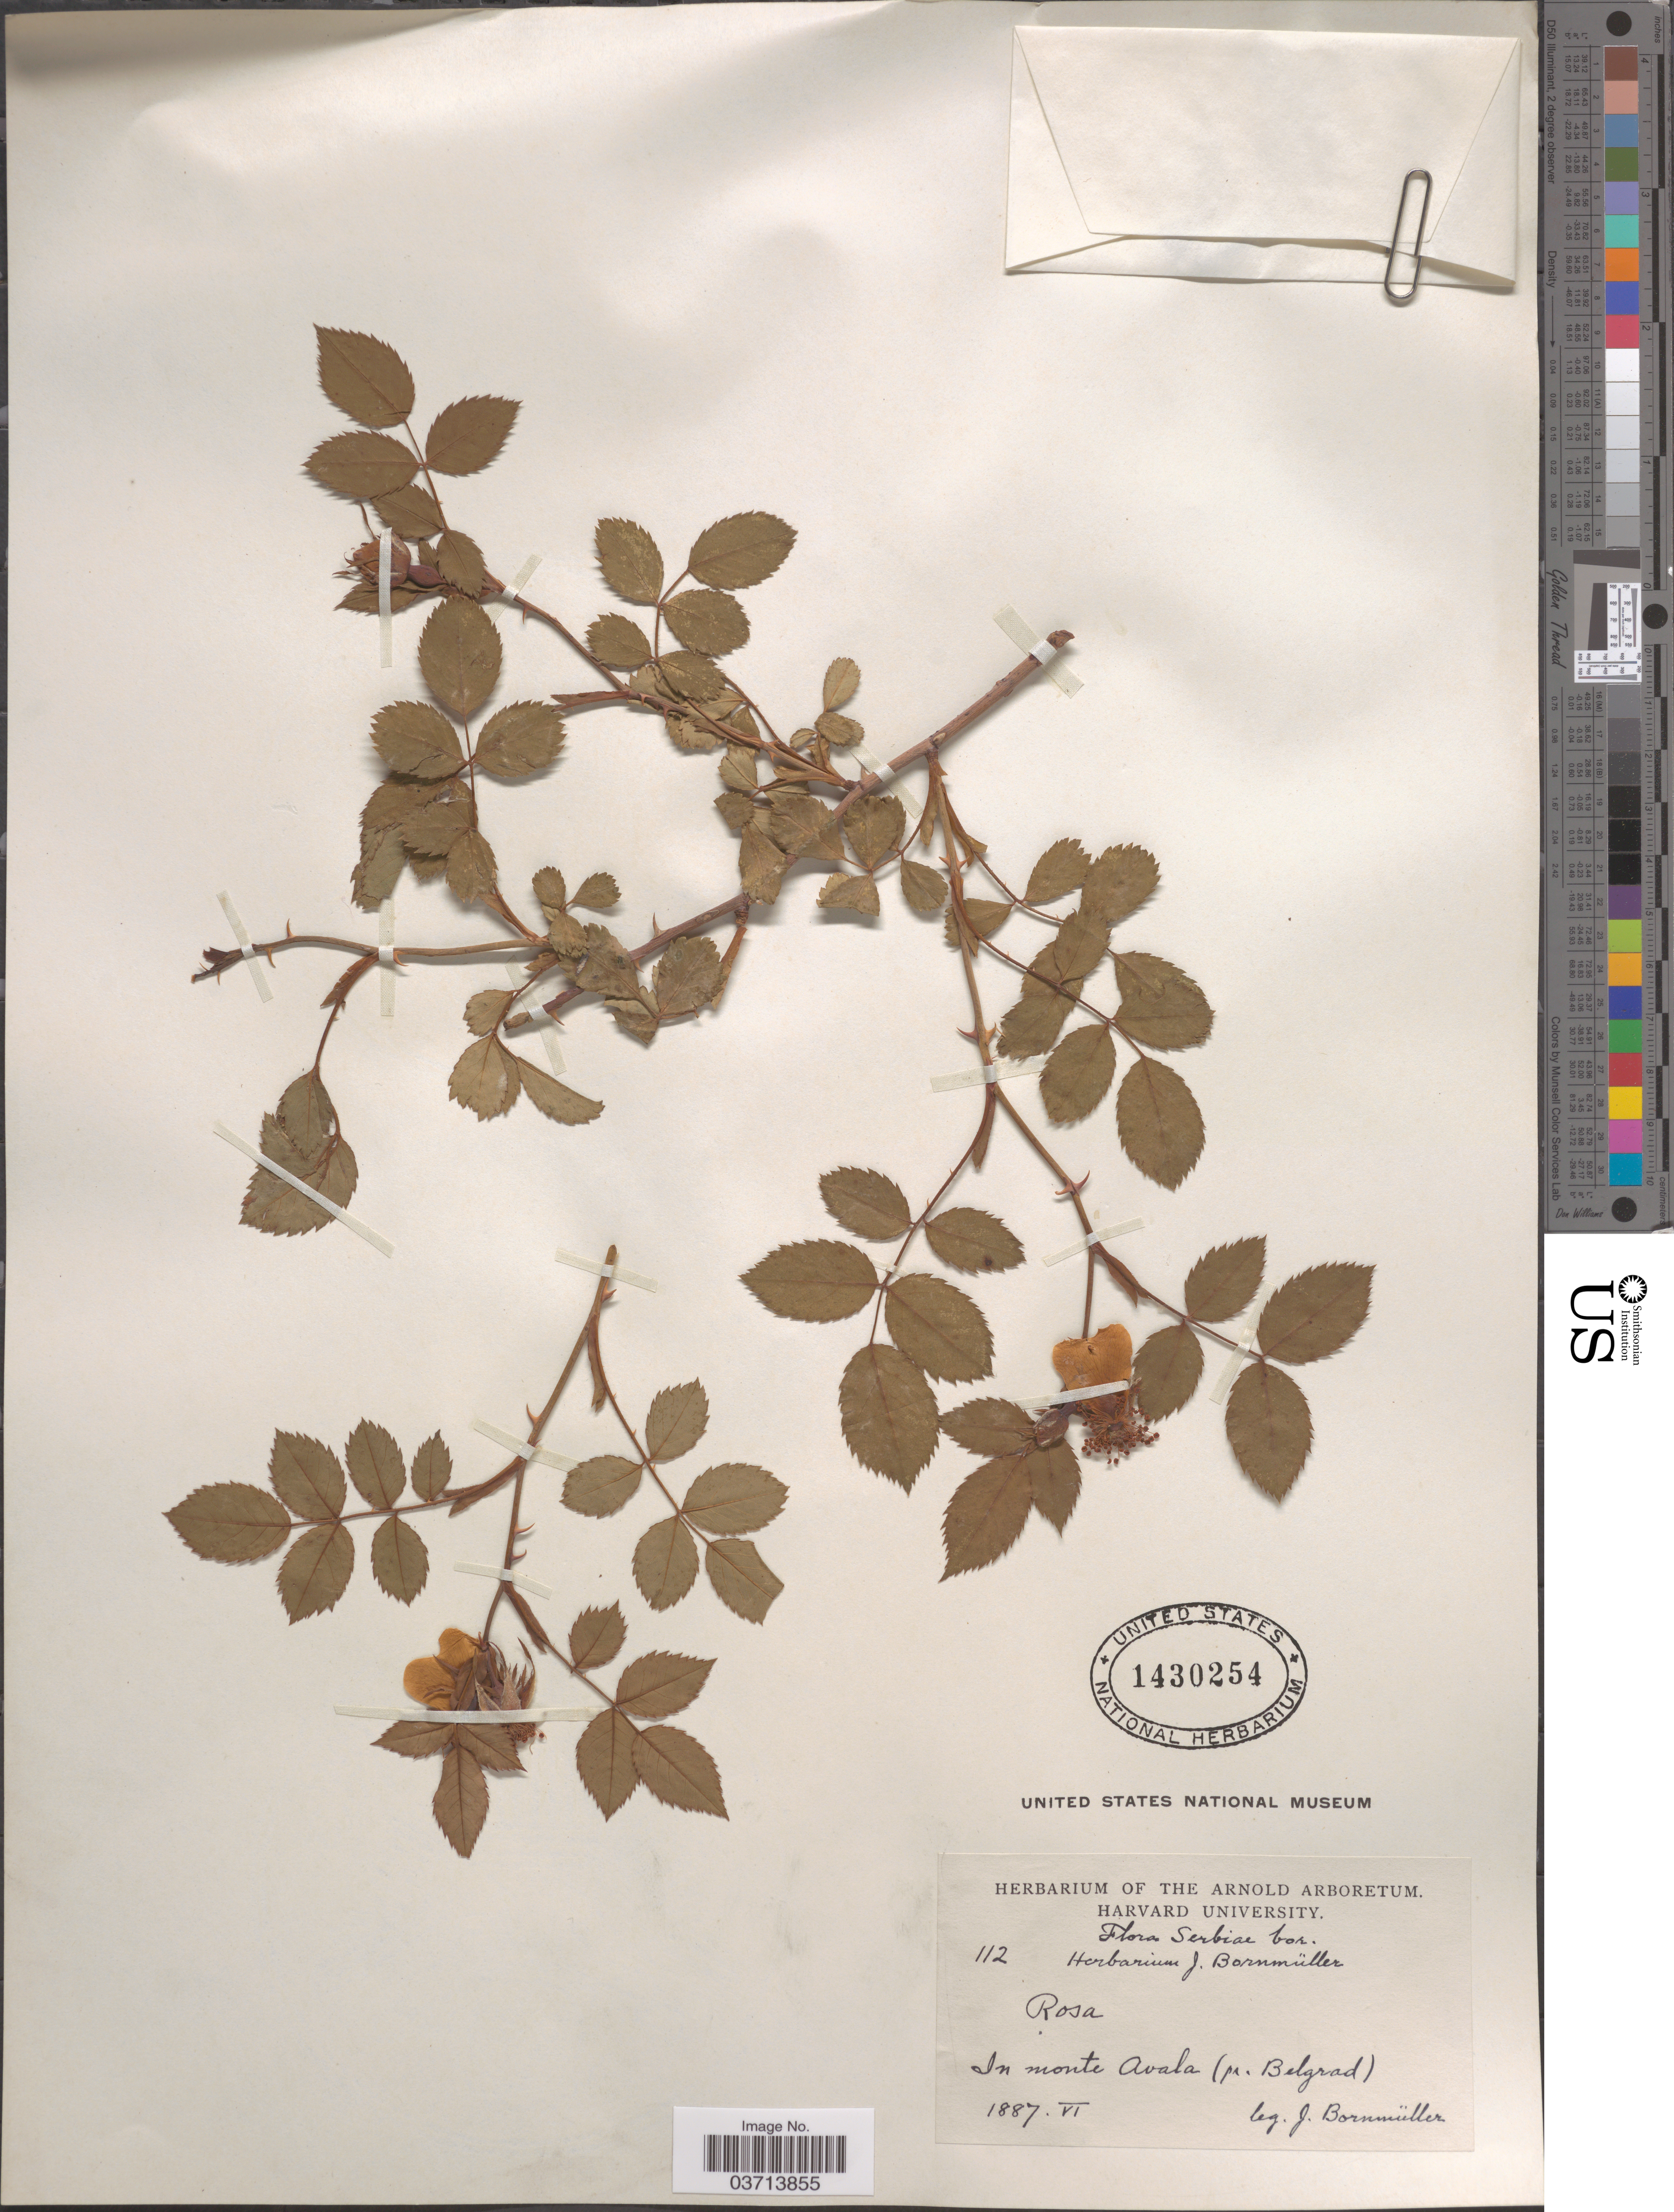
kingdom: Plantae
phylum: Tracheophyta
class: Magnoliopsida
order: Rosales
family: Rosaceae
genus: Rosa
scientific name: Rosa sp.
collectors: J. Bornmüller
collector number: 112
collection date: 1887-06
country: Serbia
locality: Serbia bor. In monte Avala (pr. Belgrad).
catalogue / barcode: US 1430254